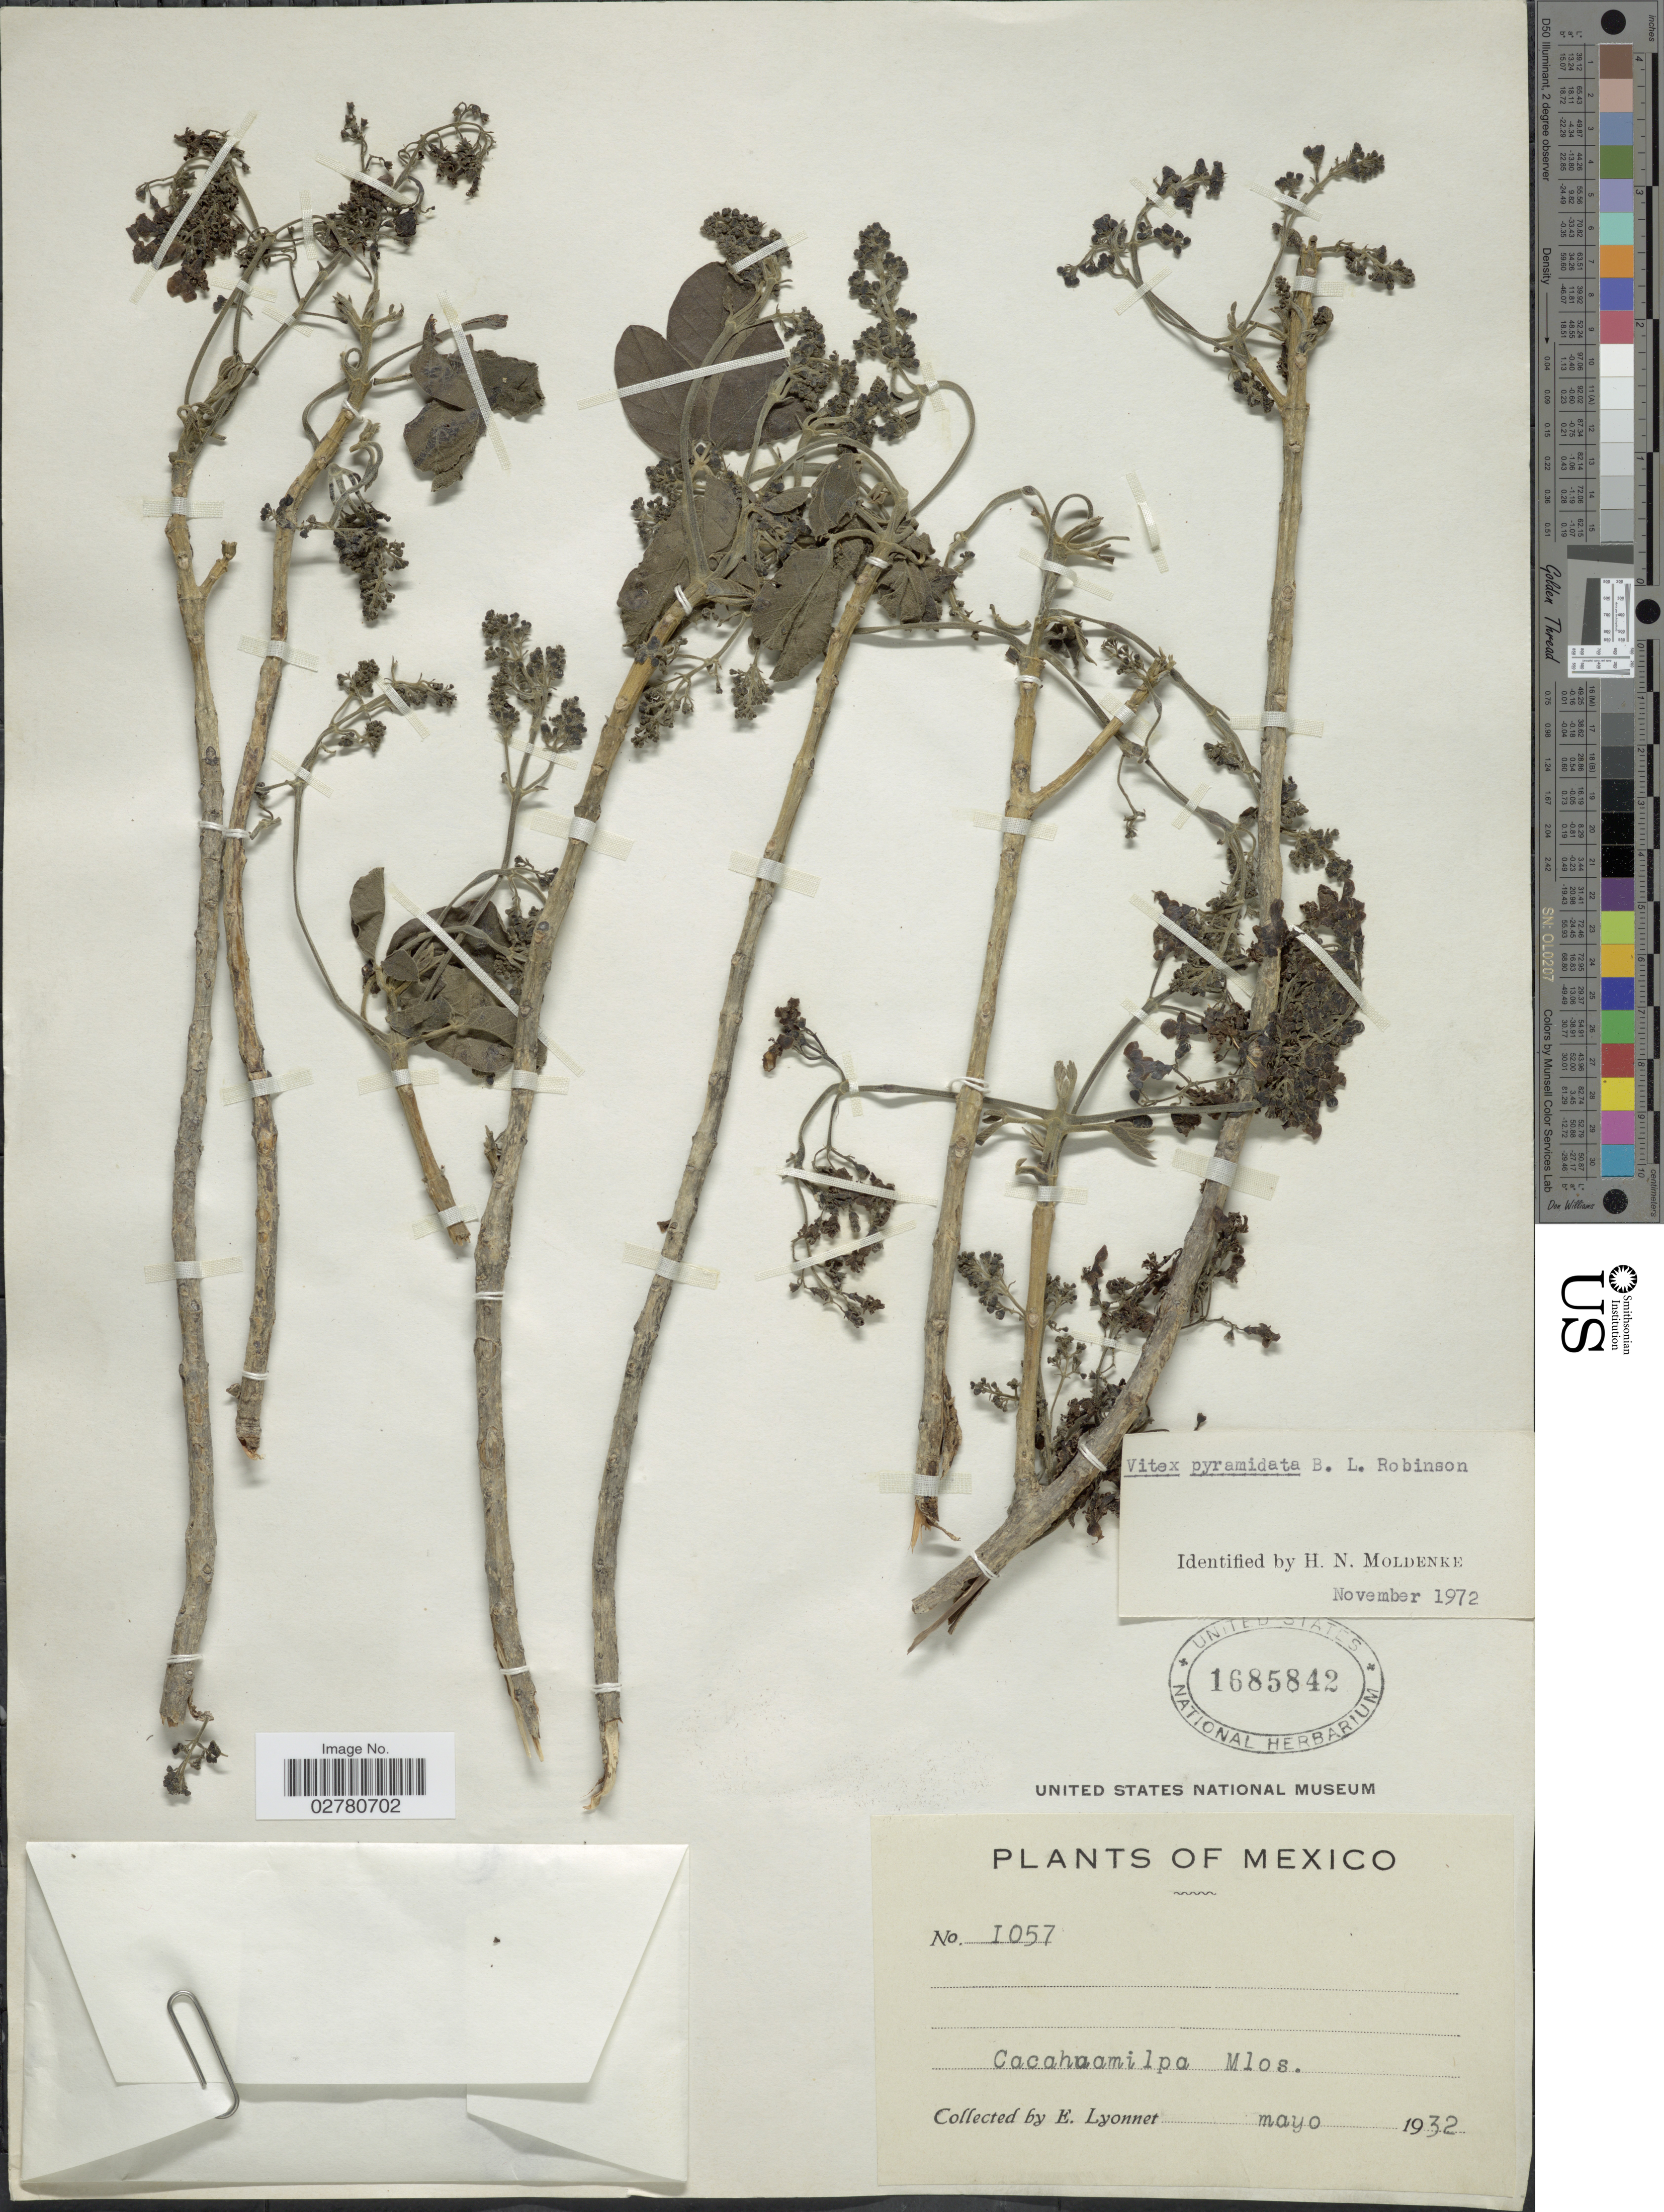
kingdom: Plantae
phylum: Tracheophyta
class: Magnoliopsida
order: Lamiales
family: Lamiaceae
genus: Vitex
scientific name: Vitex pyramidata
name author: B.L. Rob.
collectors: E. Lyonnet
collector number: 1057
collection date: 1932-05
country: Mexico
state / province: Morelos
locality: Cacahuamilpa Mlos.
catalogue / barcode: US 1685842